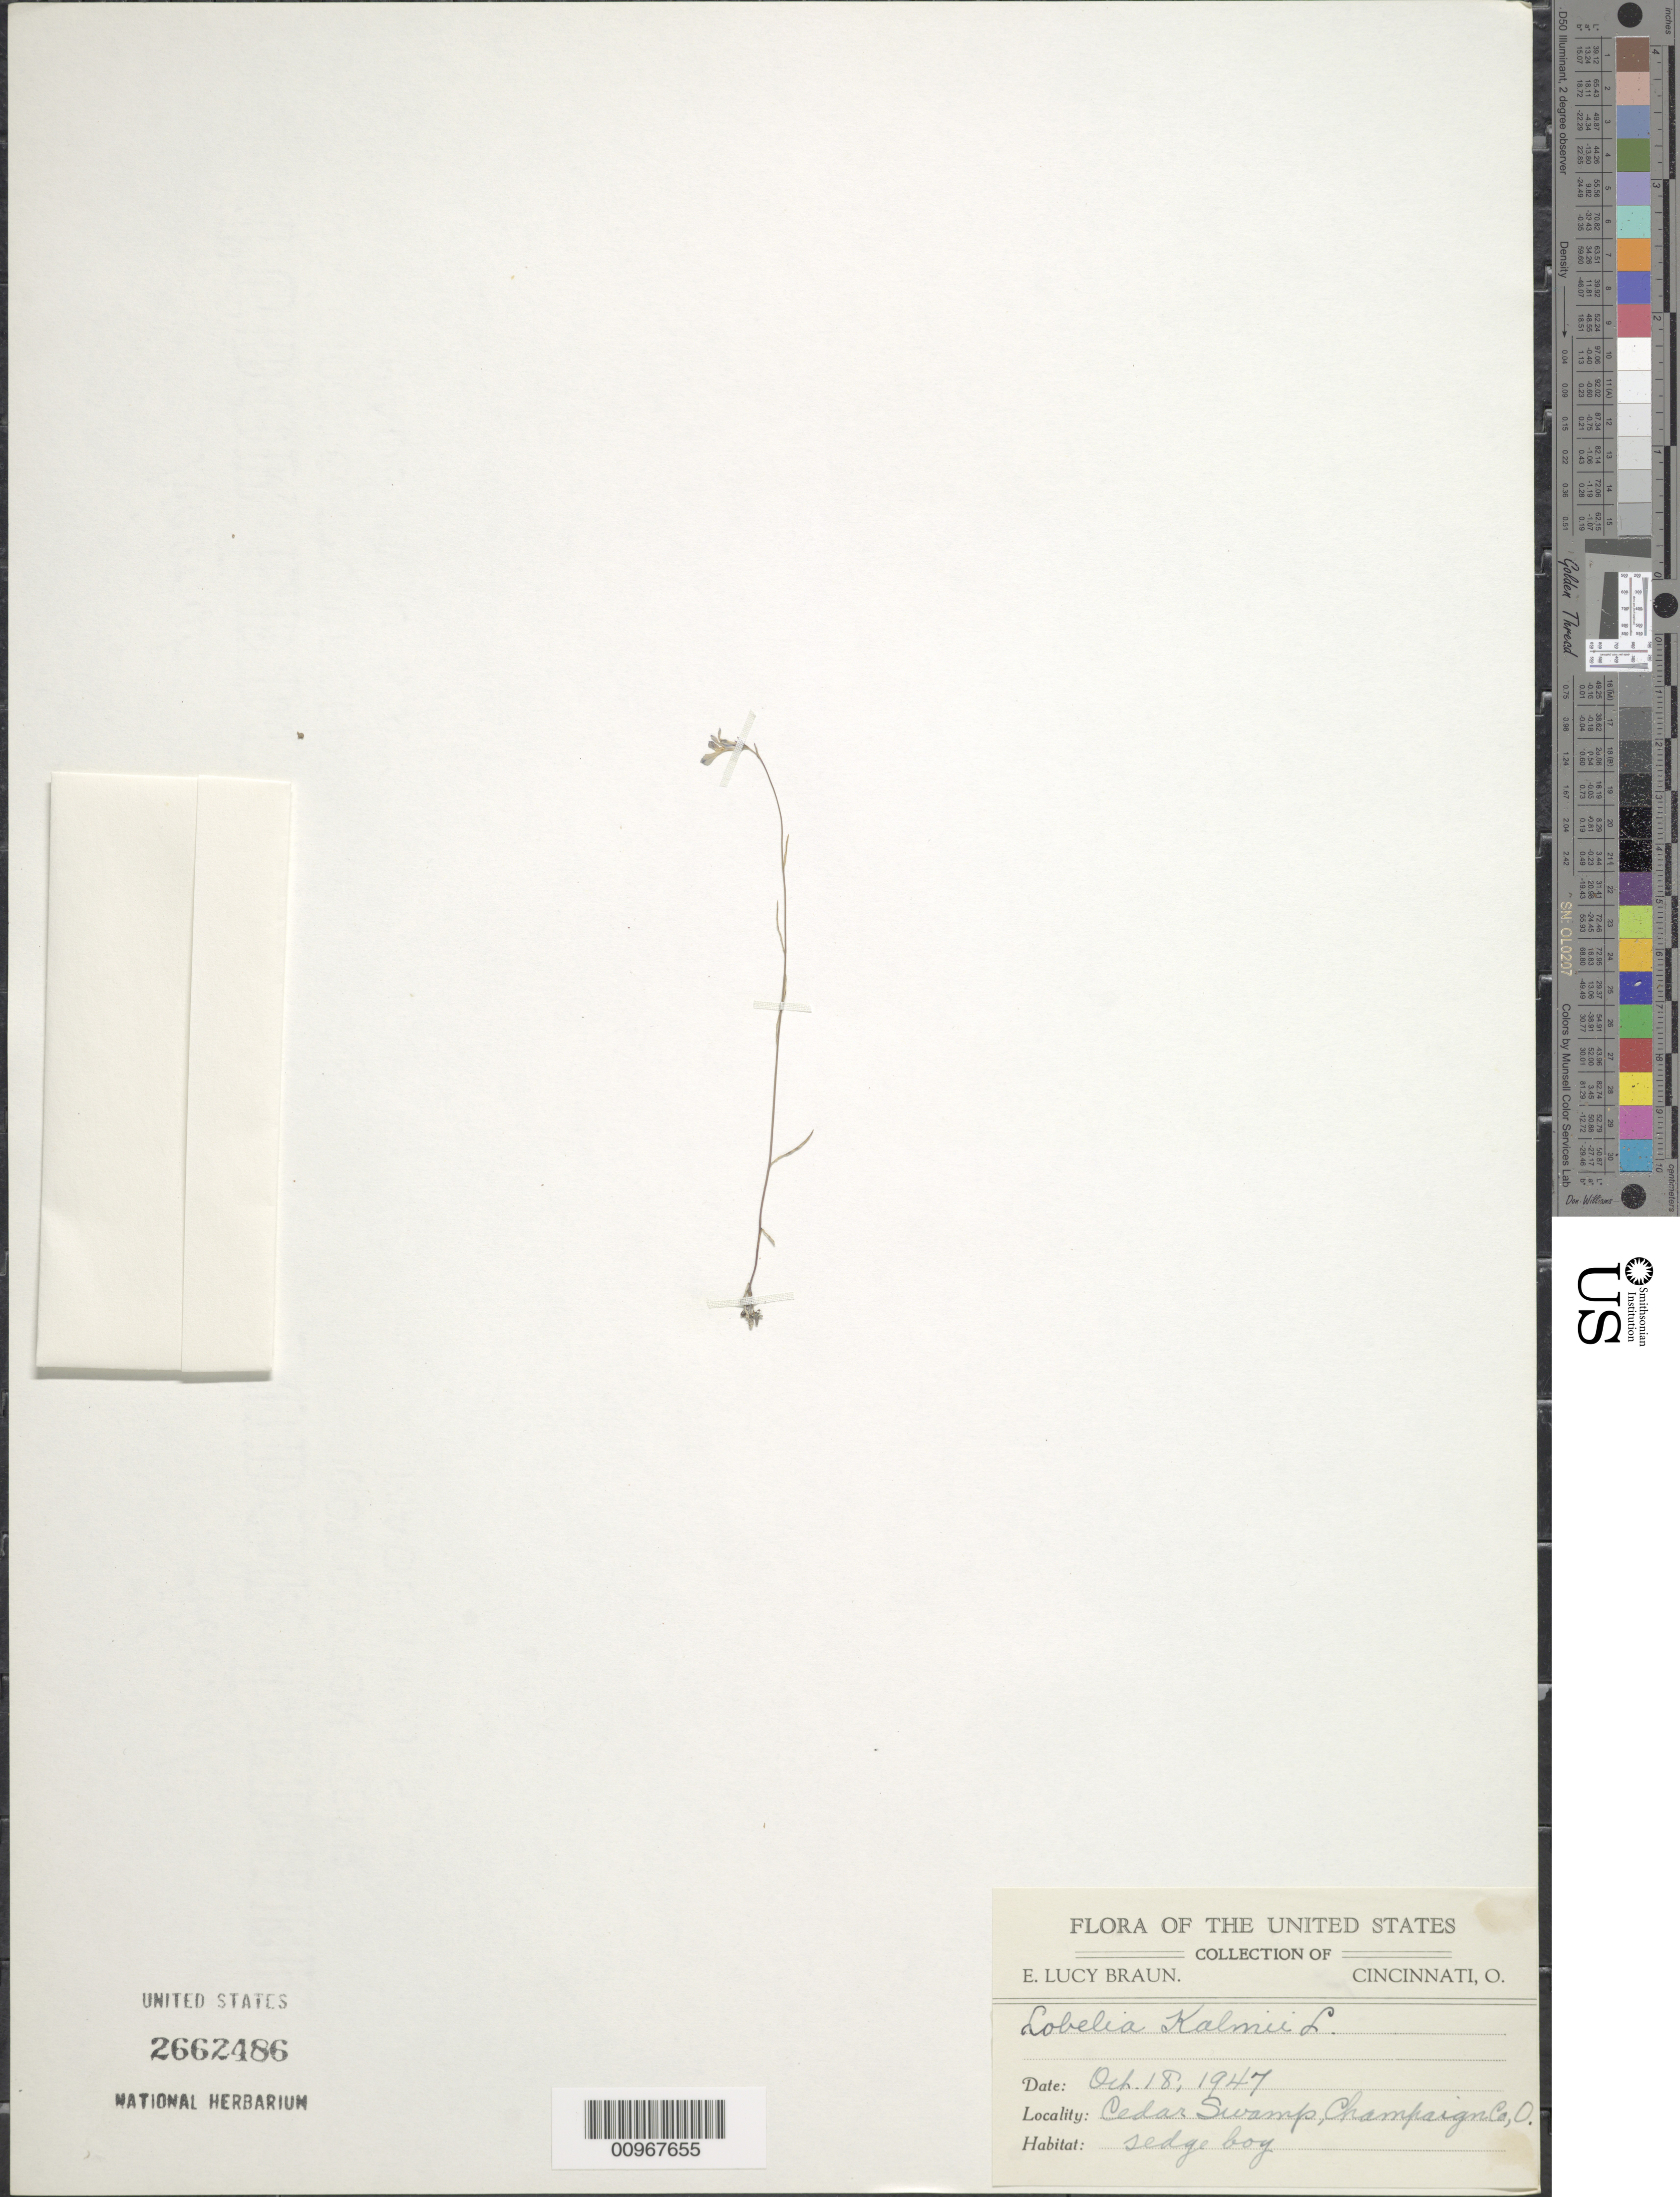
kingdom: Plantae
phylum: Tracheophyta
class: Magnoliopsida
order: Asterales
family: Campanulaceae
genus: Lobelia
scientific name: Lobelia kalmii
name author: L.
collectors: E. L. Braun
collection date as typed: Oct. 18, 1947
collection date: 1947-10-18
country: United States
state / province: Ohio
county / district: Champaign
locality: Cedar Swamp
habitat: sedge bog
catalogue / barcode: US 2662486